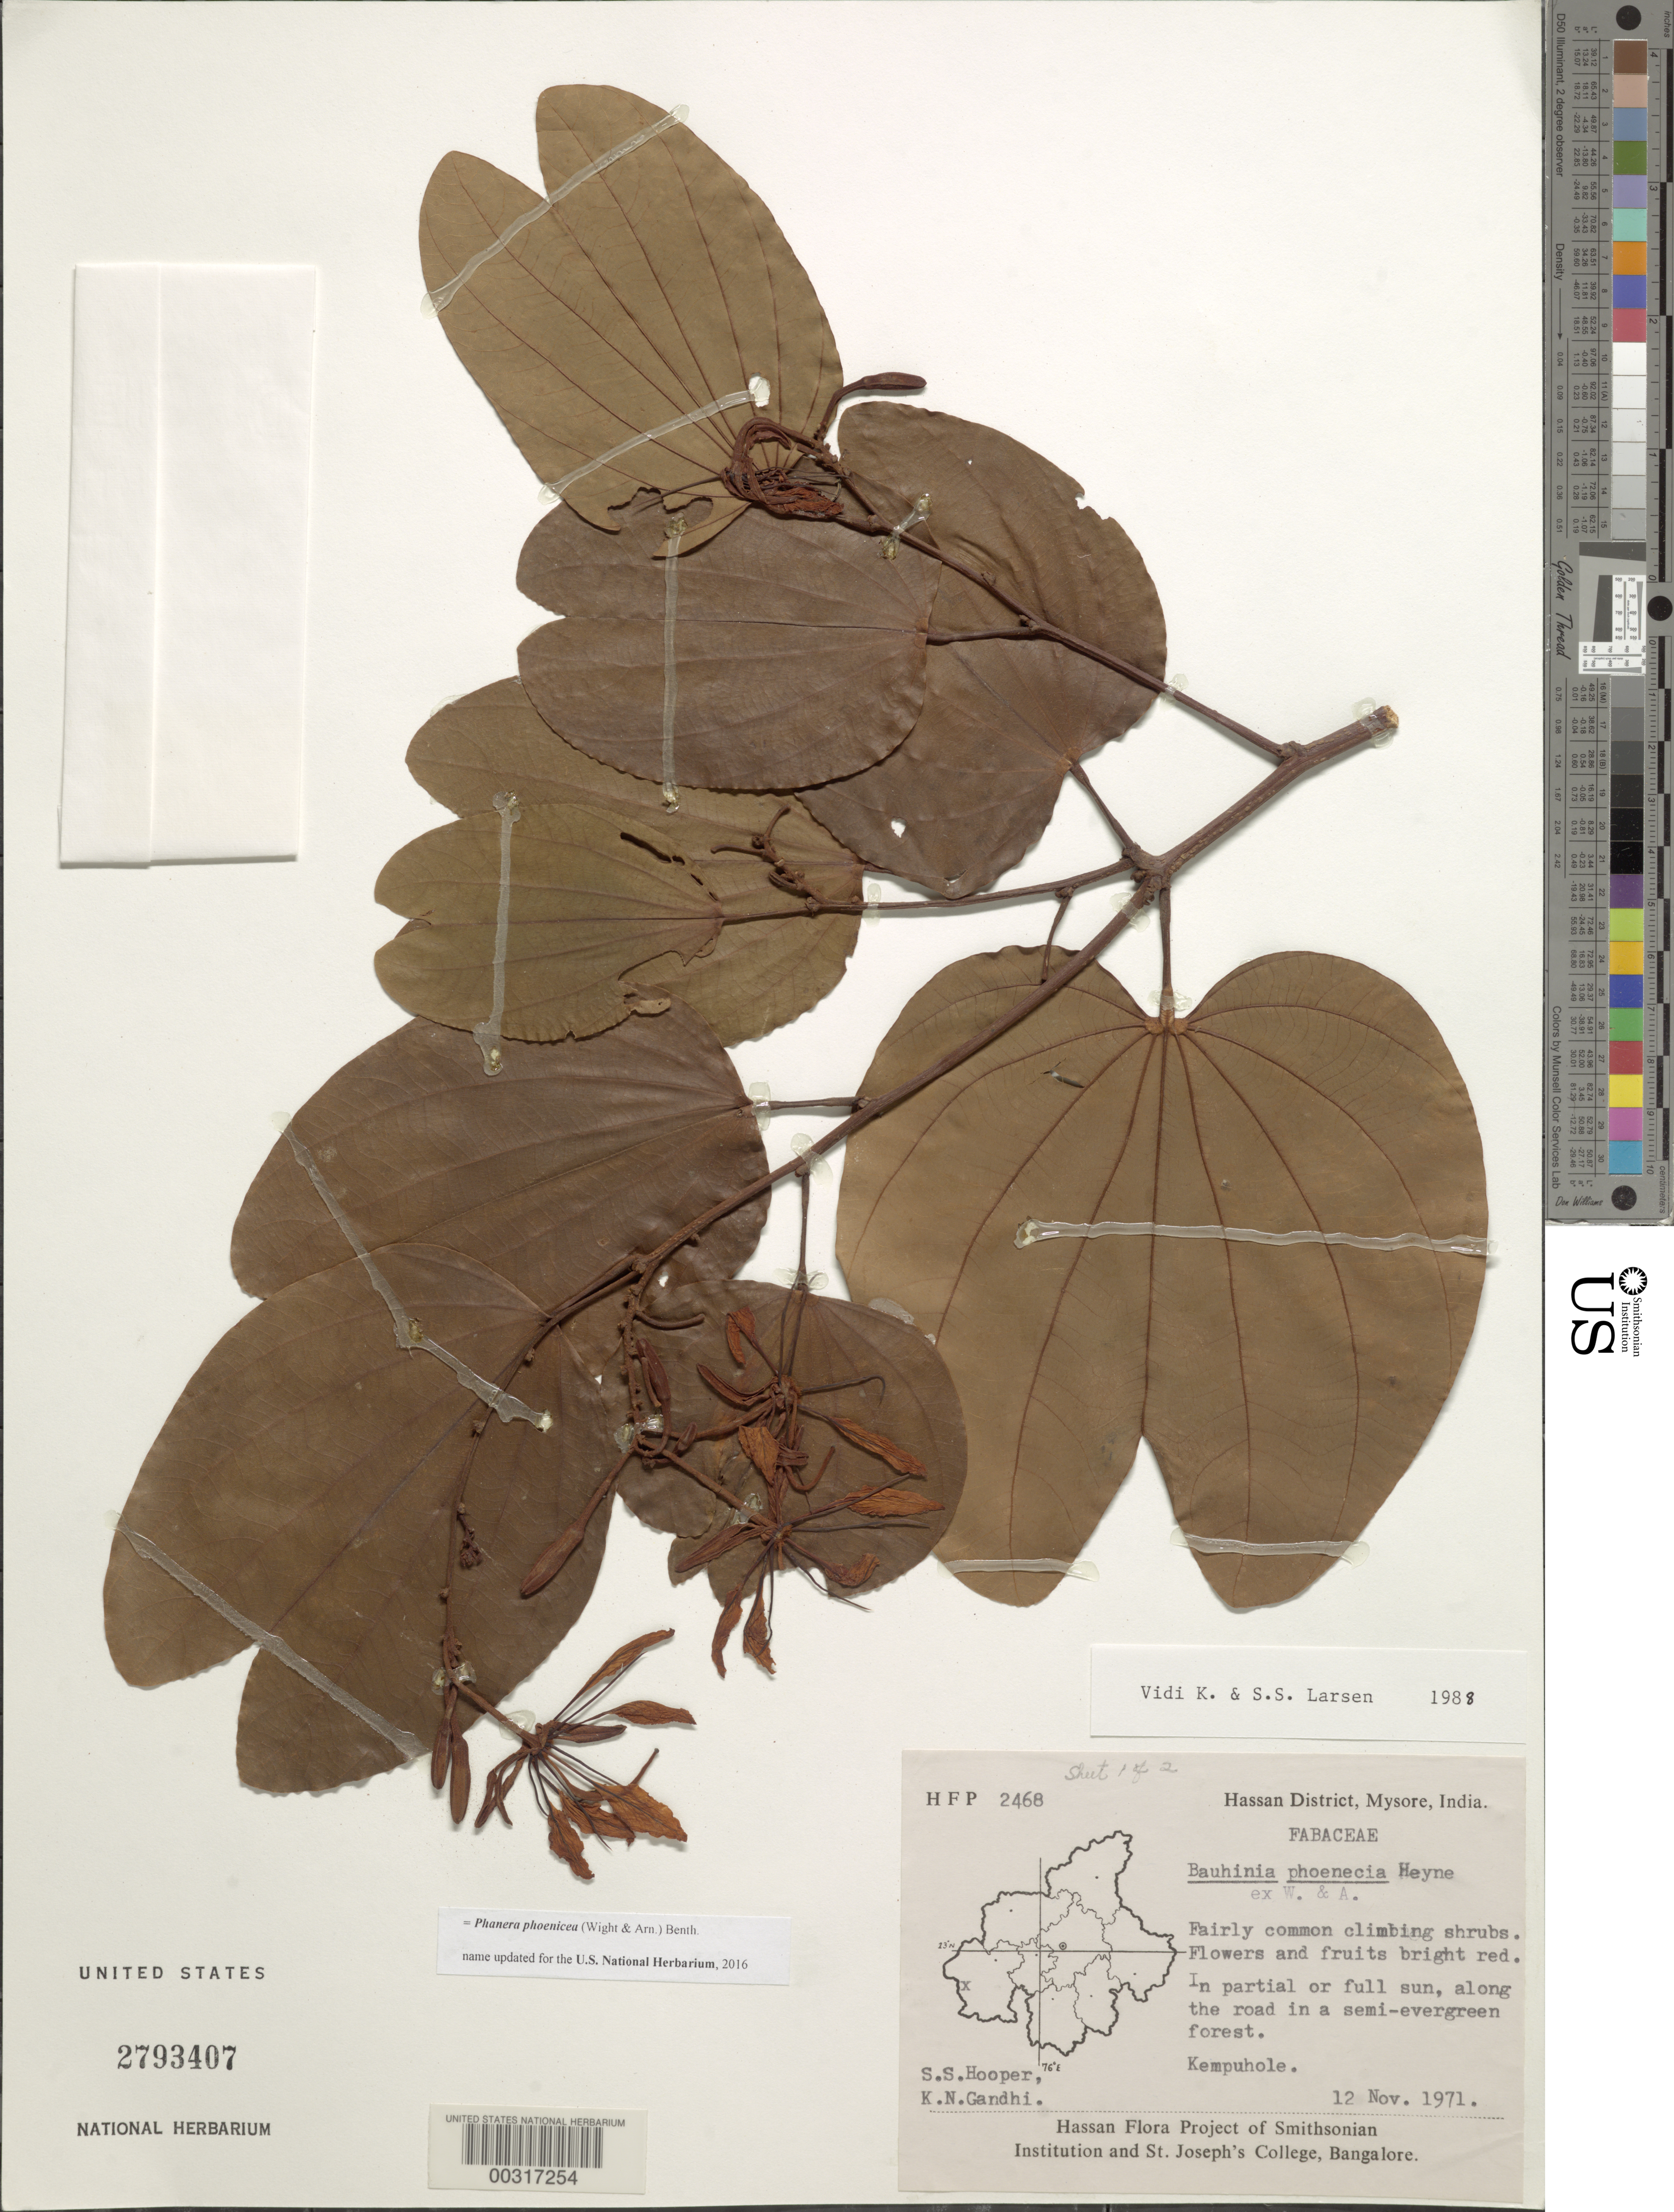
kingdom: Plantae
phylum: Tracheophyta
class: Magnoliopsida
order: Fabales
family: Fabaceae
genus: Phanera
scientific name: Phanera phoenicea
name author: Benth.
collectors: S. S. Hooper & K. N. Gandhi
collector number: Hfp2468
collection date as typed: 12 Nov 1971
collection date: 1971-11-12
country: India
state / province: Karnataka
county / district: Hassan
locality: Kempuhole, mysore state [mysore state = karnataka.]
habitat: In partial or full sun, along road in a semi-evergreen forest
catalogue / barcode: US 2793407